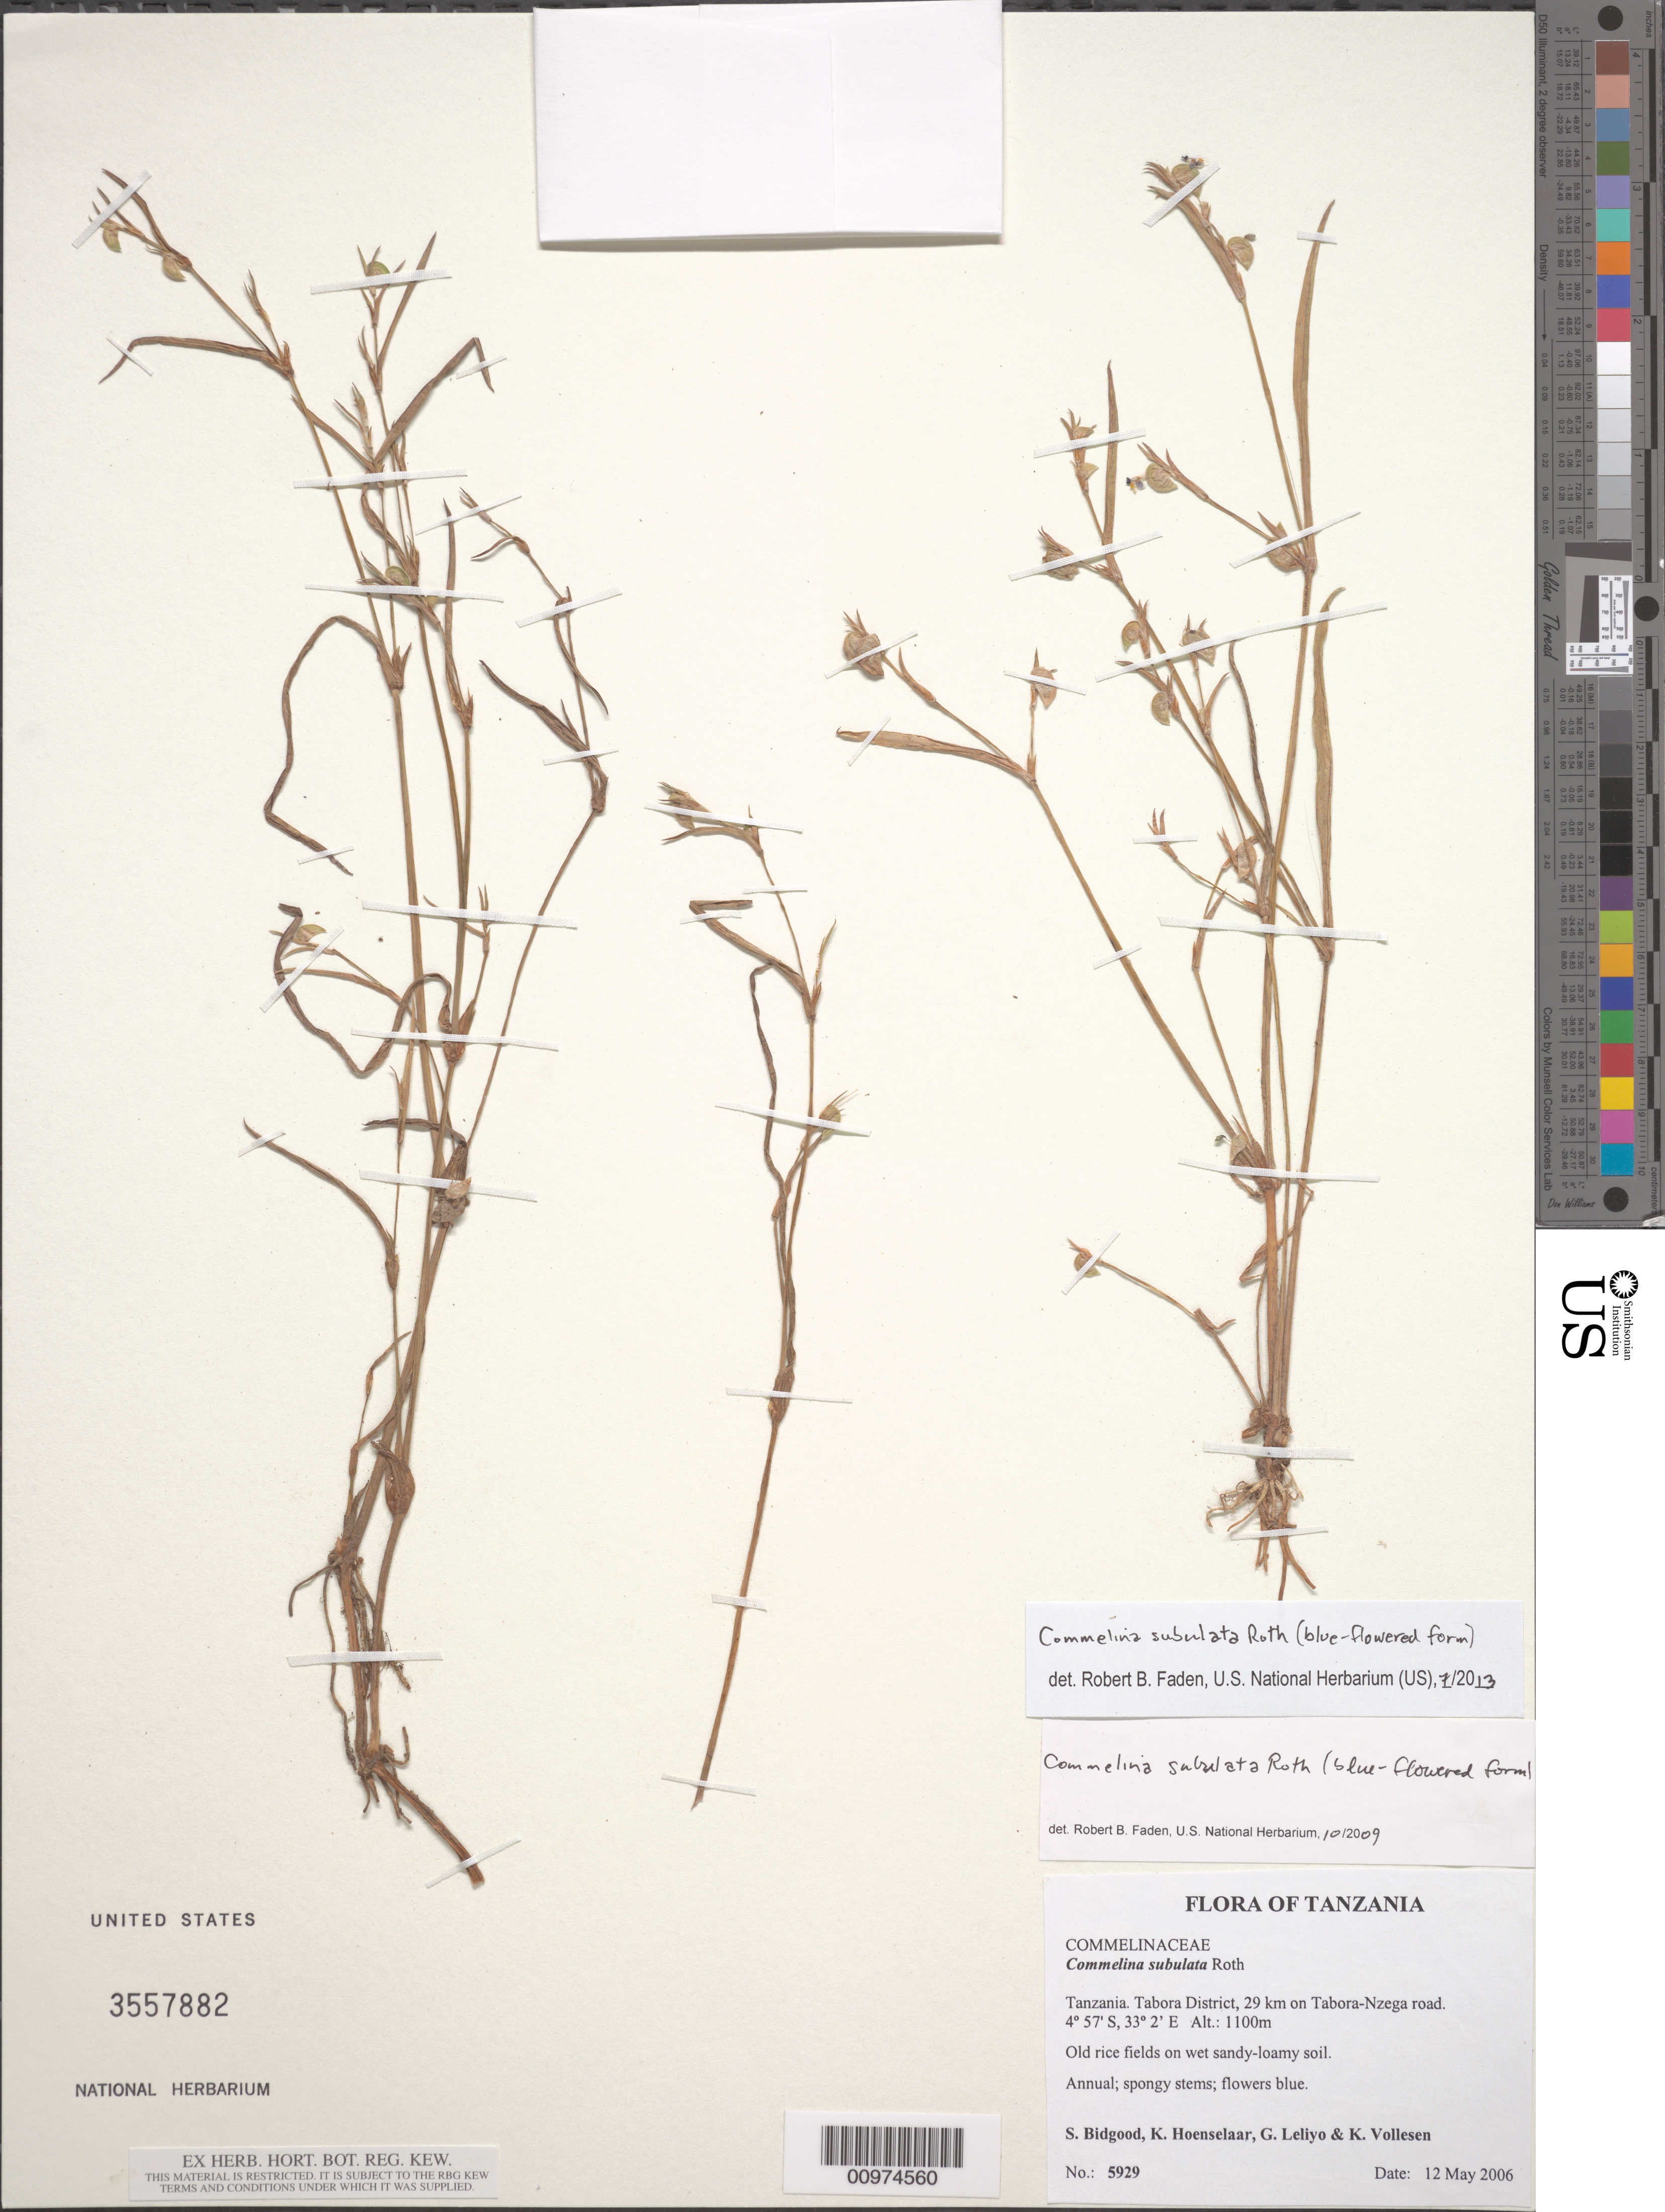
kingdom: Plantae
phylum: Tracheophyta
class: Liliopsida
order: Commelinales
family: Commelinaceae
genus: Commelina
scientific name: Commelina subulata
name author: Roth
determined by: Faden, Robert B., (US), Smithsonian Institution - National Museum of Natural History (UNITED STATES)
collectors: S. Bidgood, K. Hoenselaar, G. Leliyo & K. Vollesen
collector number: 5929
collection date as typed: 12 May 2006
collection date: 2006-05-12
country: Tanzania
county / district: Tabora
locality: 29 km on Tabora-Nzega road.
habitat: Old rice fields on wet sandy-loamy soil.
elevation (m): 1100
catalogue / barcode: US 3557882